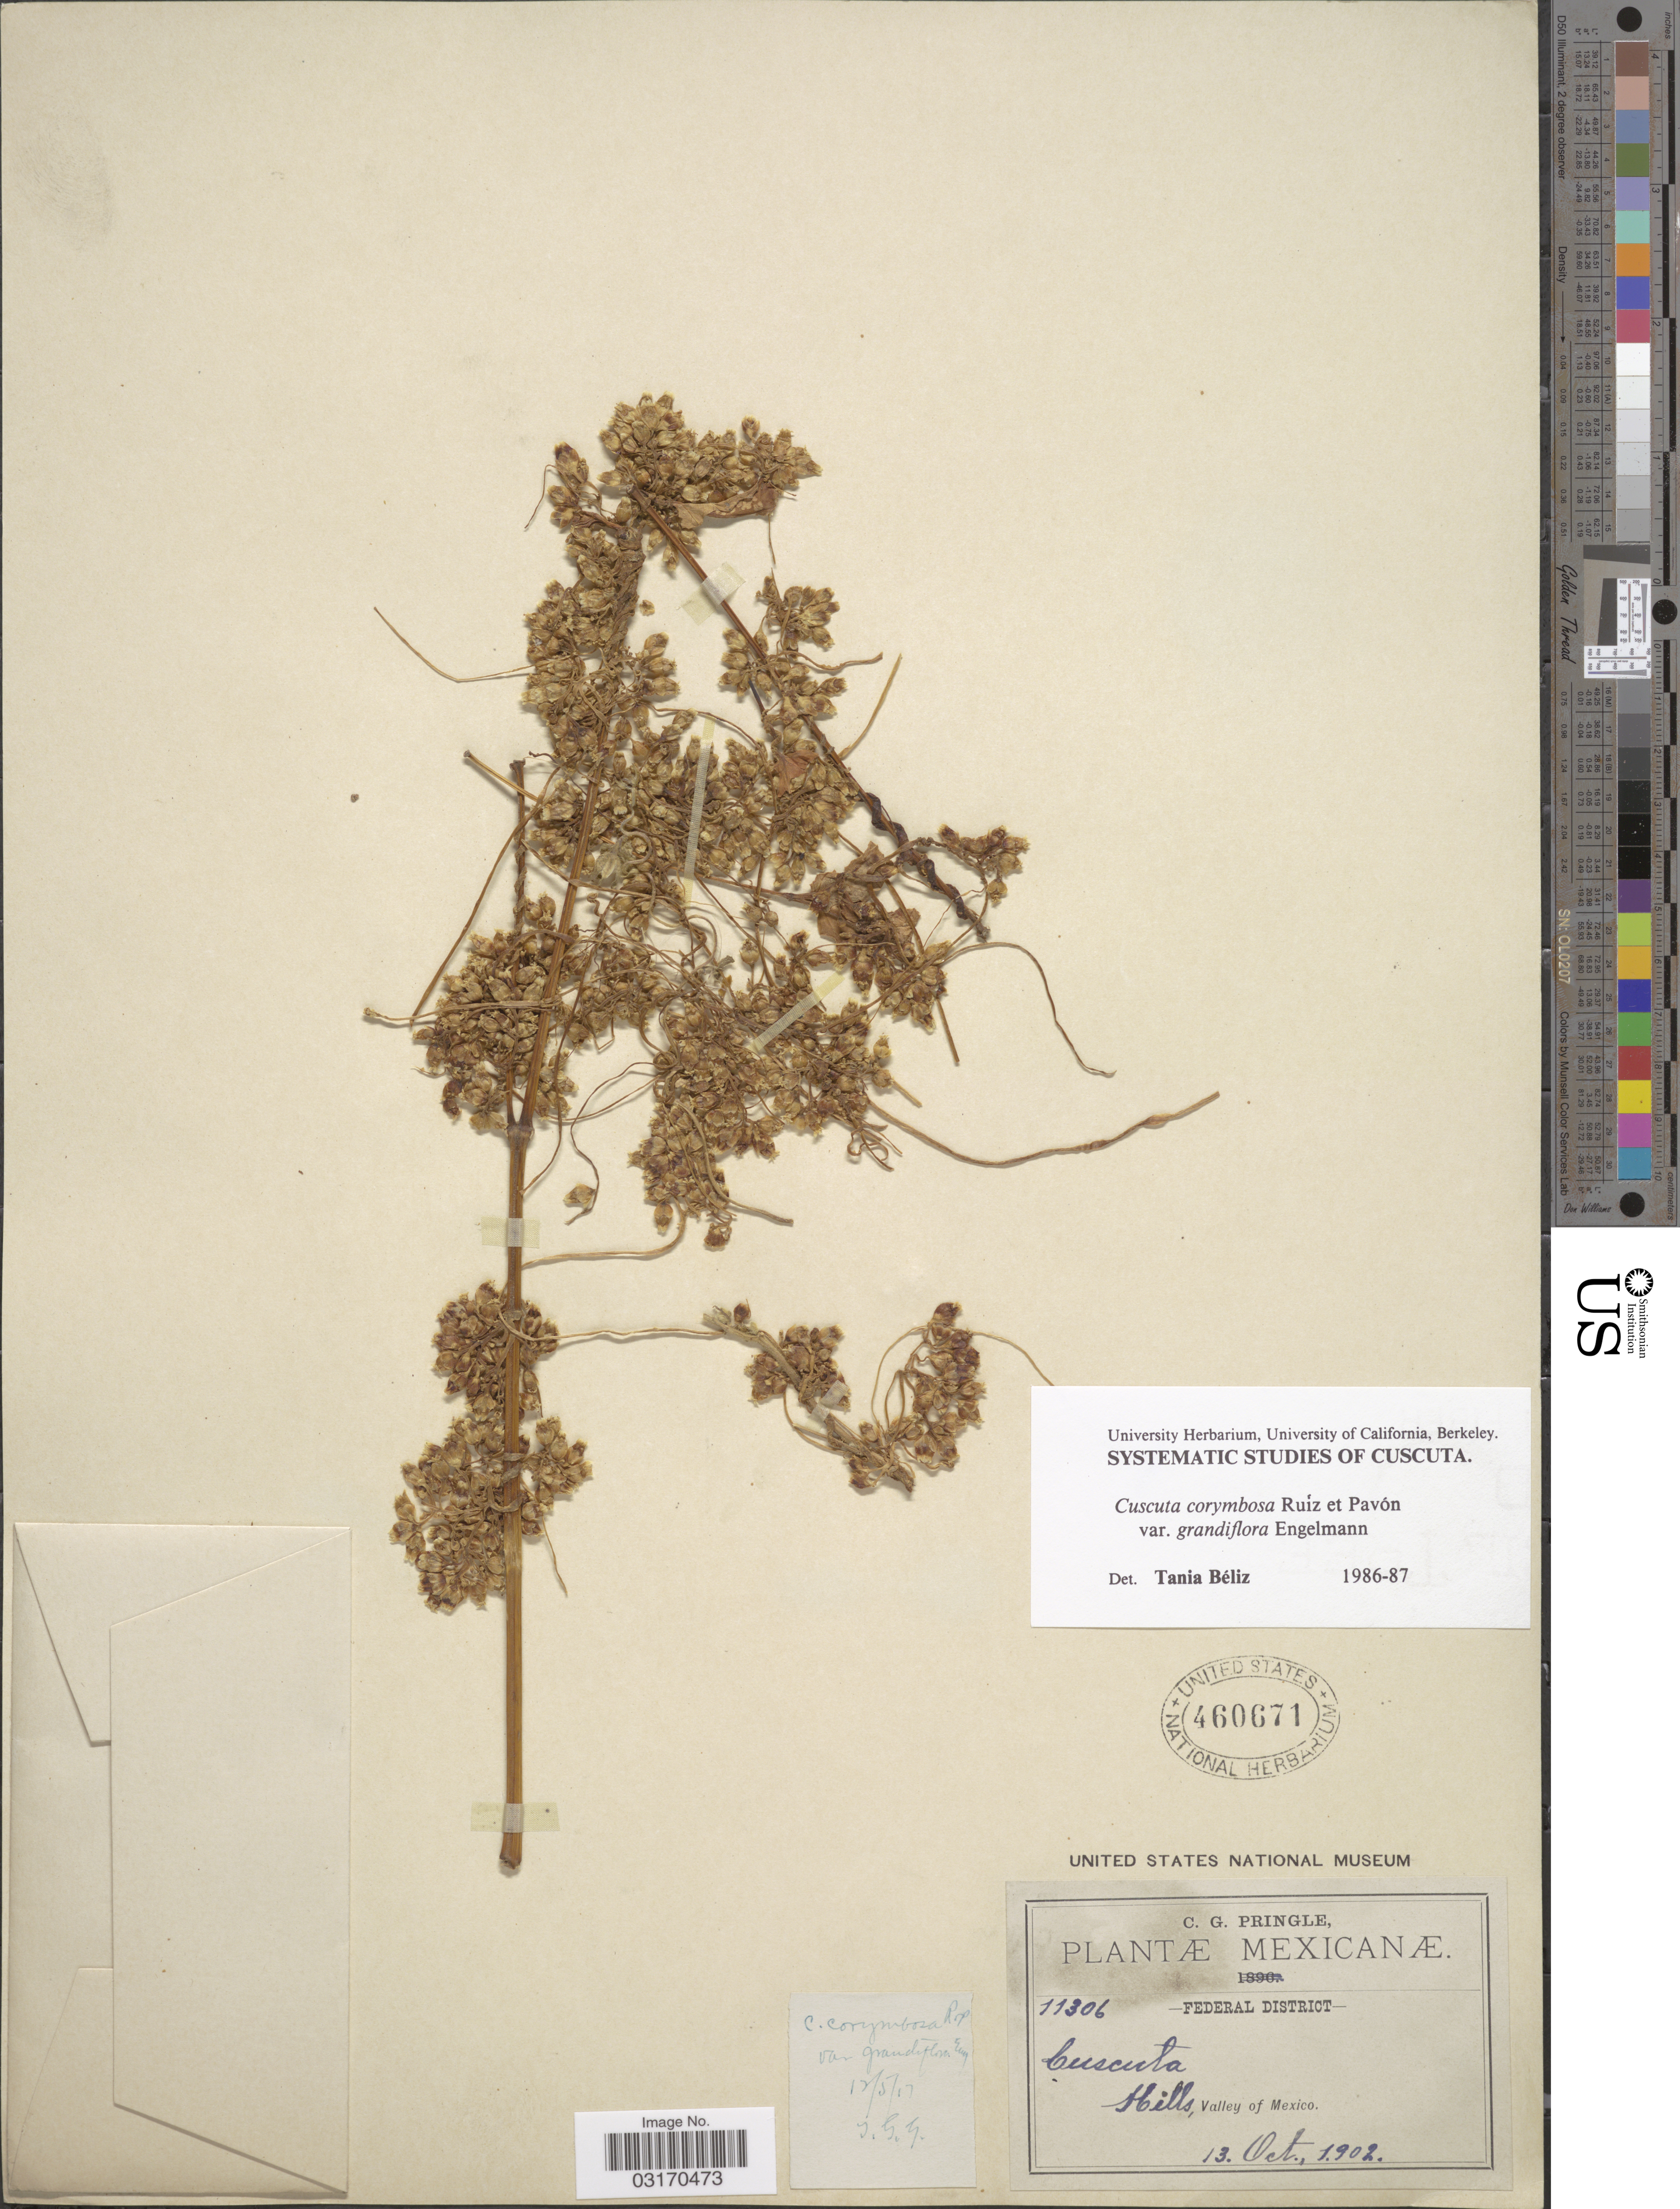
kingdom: Plantae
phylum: Tracheophyta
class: Magnoliopsida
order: Solanales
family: Convolvulaceae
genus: Cuscuta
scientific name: Cuscuta corymbosa var. grandiflora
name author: Engelm.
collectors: C. G. Pringle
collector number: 11306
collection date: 1902-10-13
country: Mexico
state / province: Distrito Federal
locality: Federal District, Hills, Valley of Mexico.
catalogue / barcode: US 460671